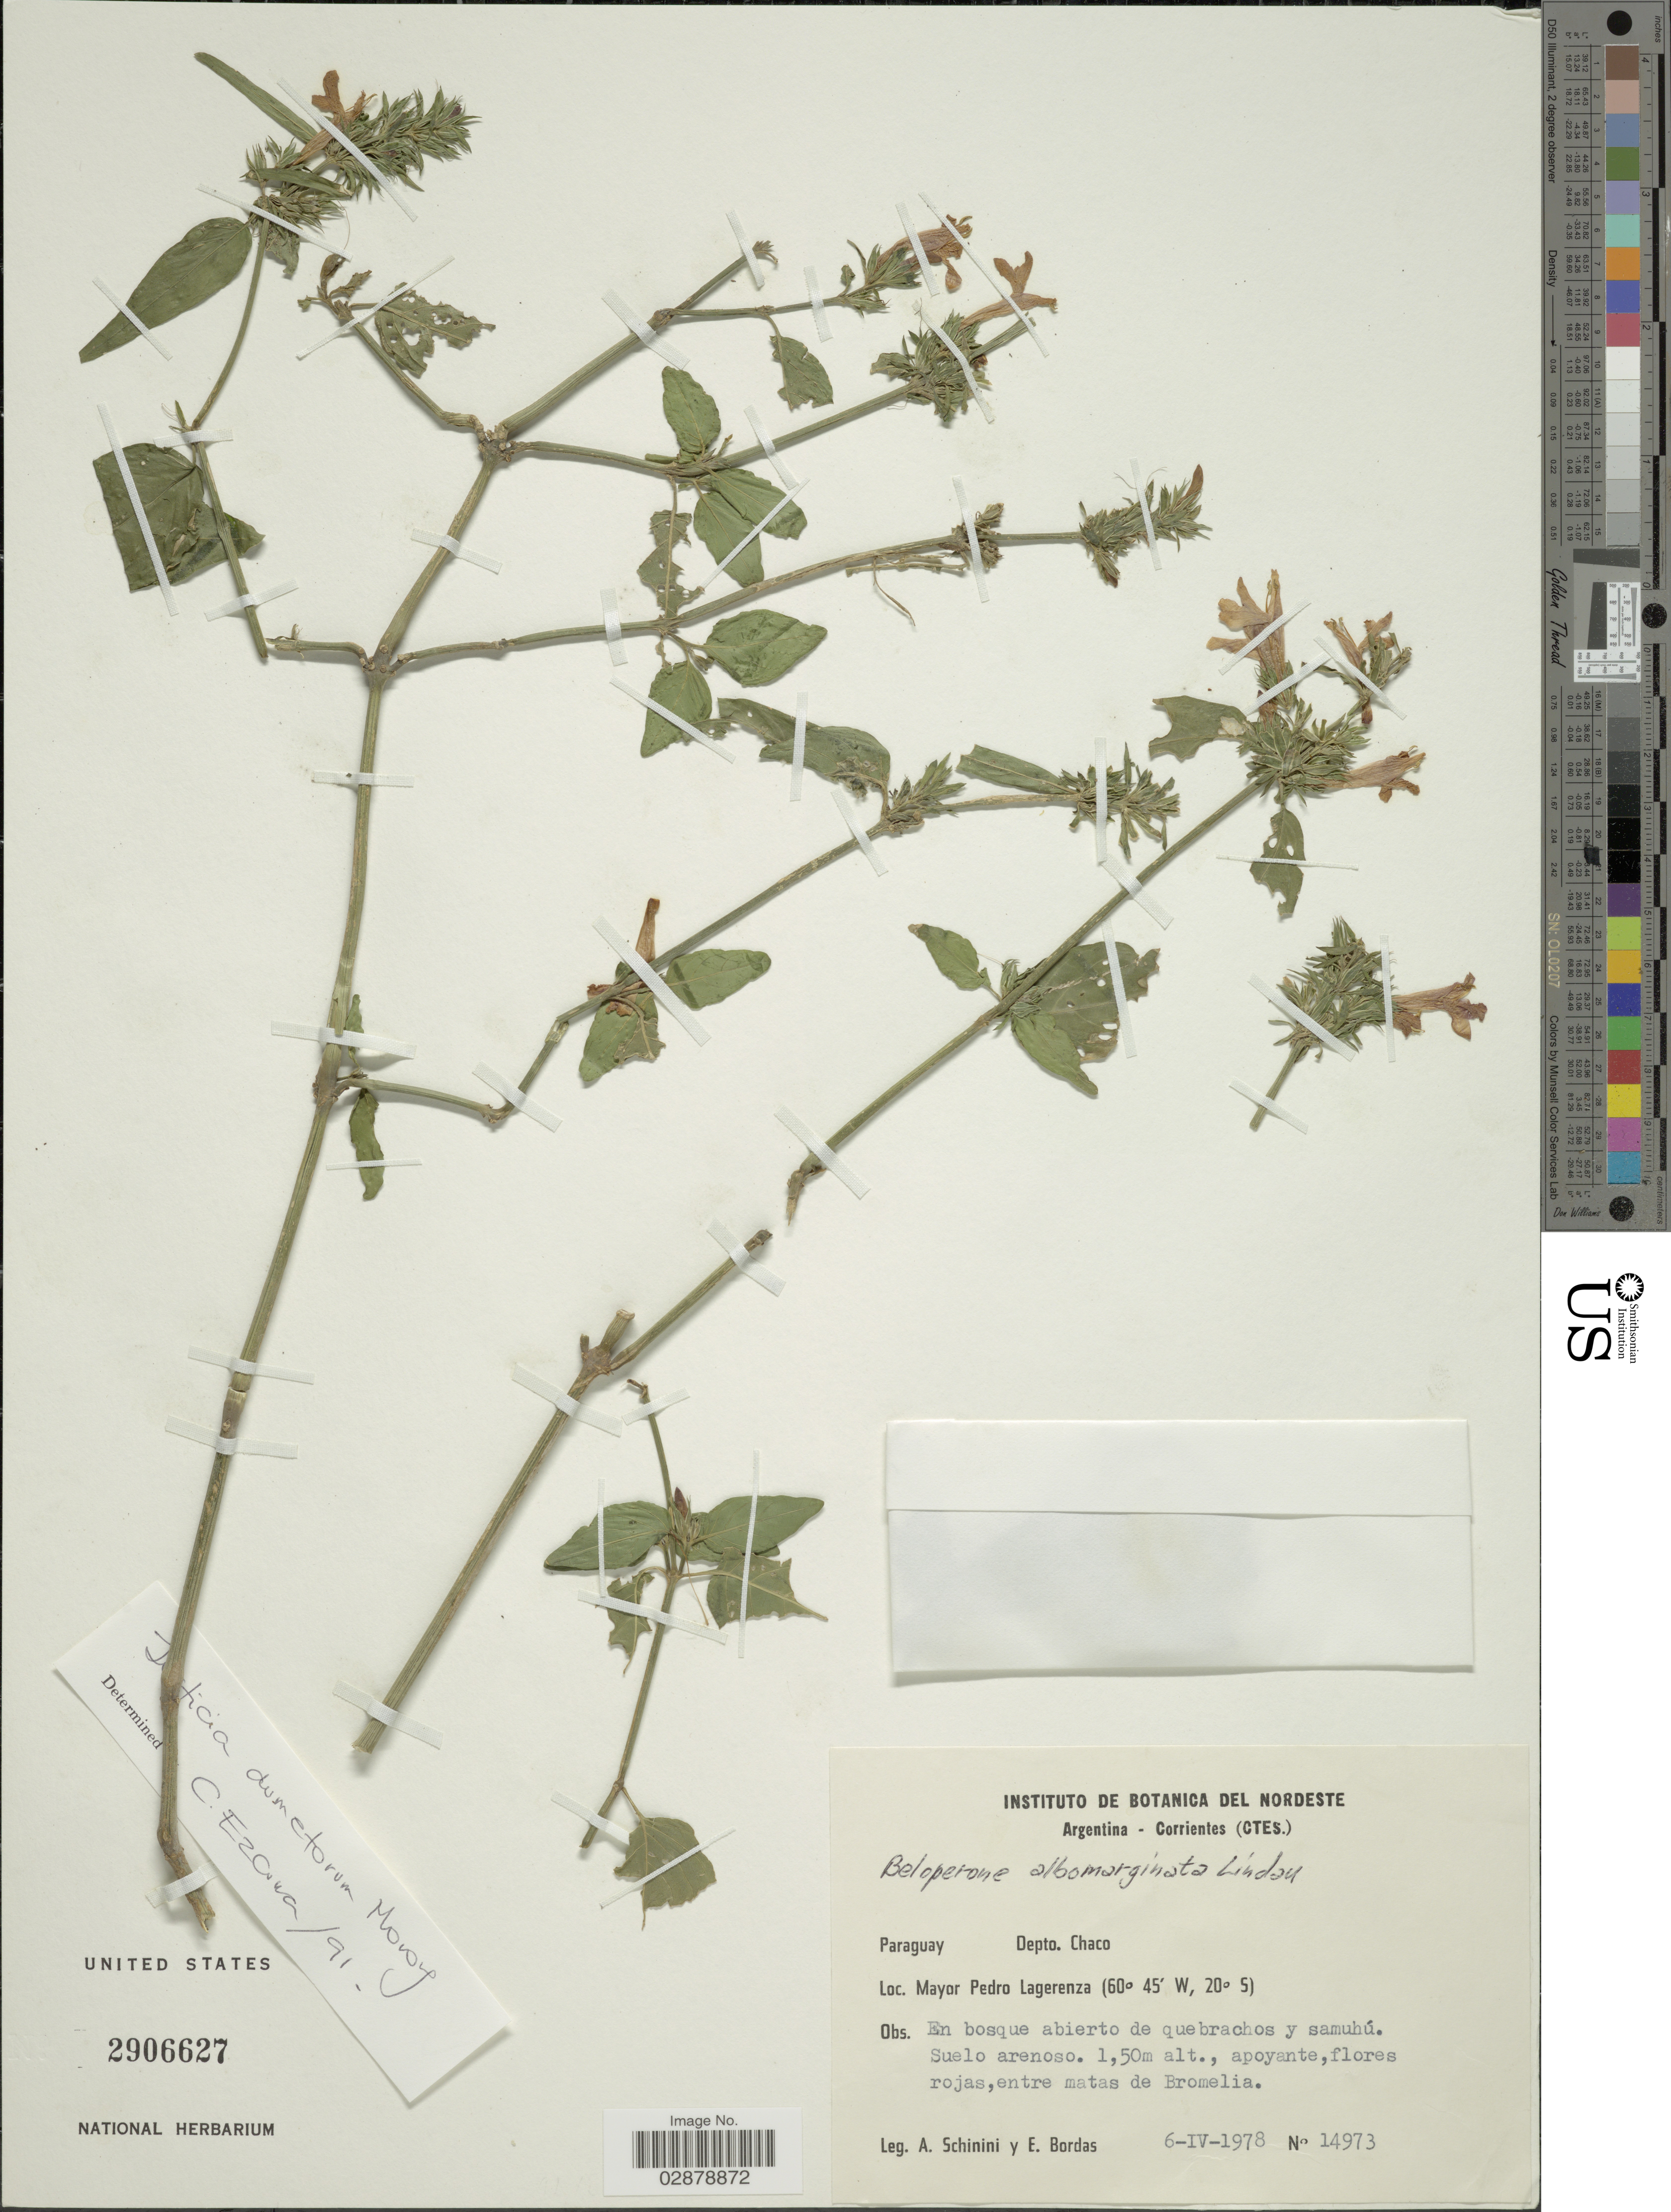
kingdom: Plantae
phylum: Tracheophyta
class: Magnoliopsida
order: Lamiales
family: Acanthaceae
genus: Justicia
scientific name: Justicia dumetorum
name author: Morong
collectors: A. Schinini & E. Bordas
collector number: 14973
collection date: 1978-04-06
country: Argentina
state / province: Chaco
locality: Depto. Chaco. Mayor Lagerenza.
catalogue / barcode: US 2906627